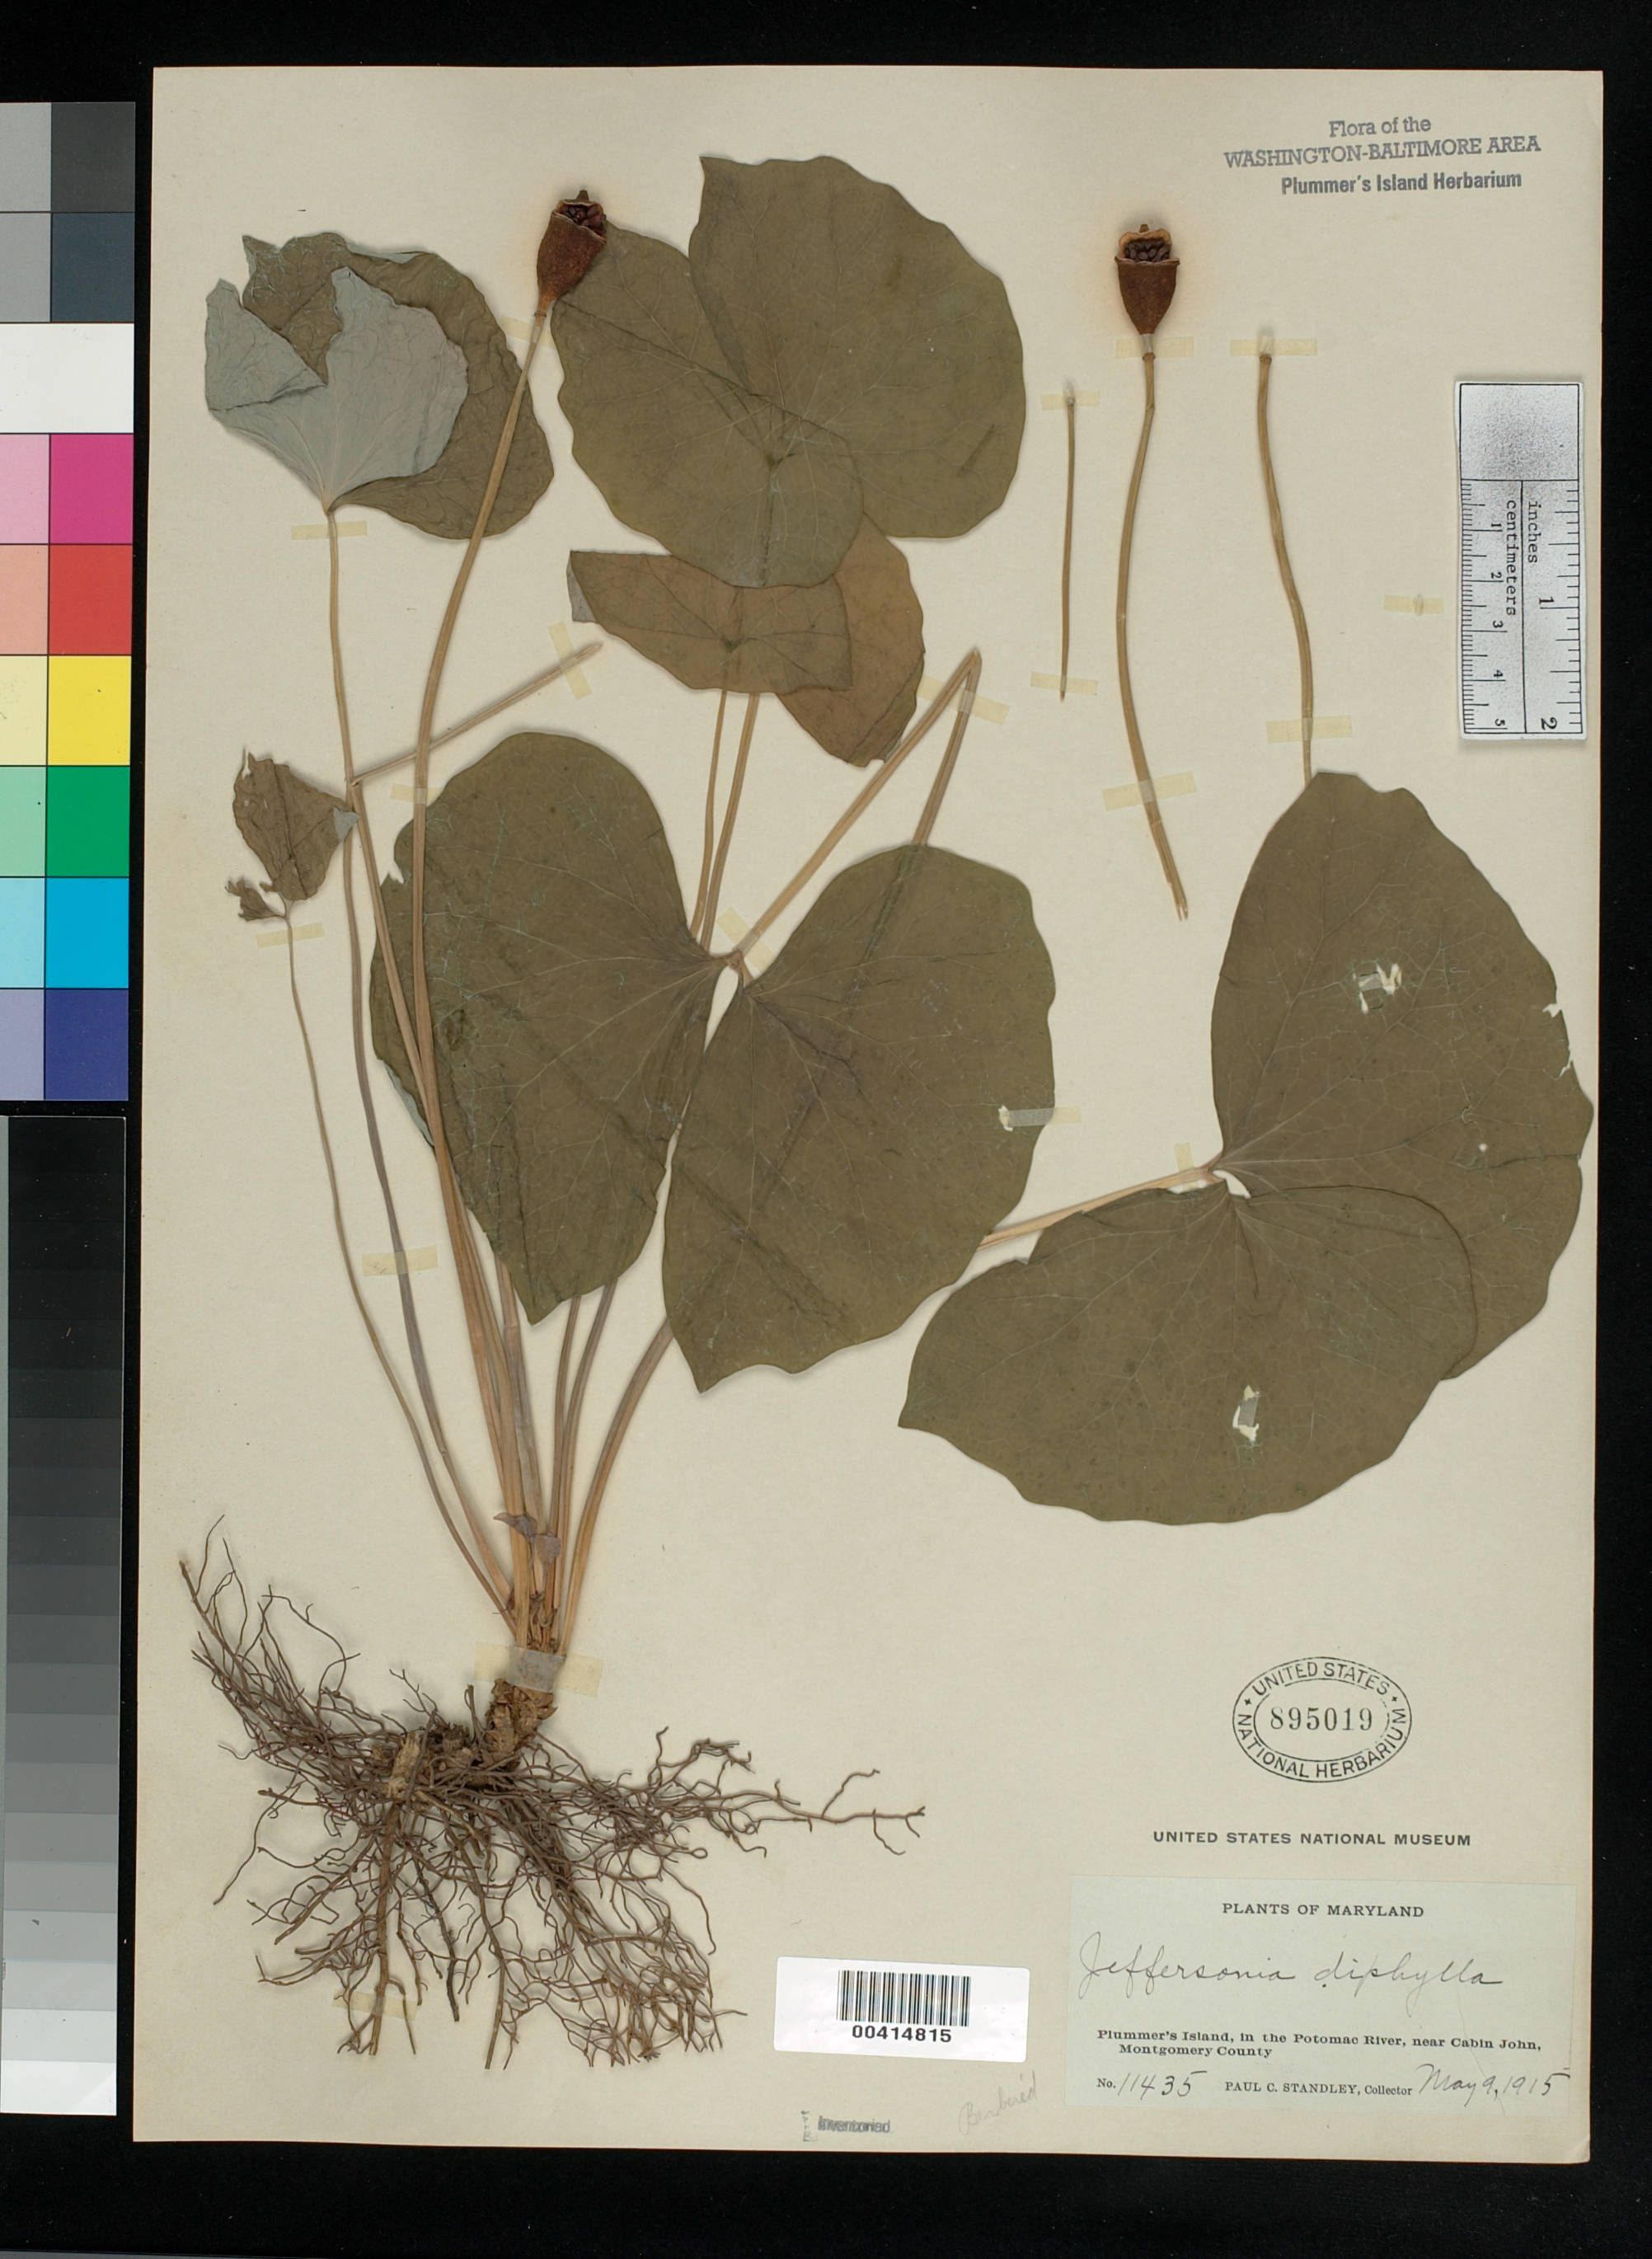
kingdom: Plantae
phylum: Tracheophyta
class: Magnoliopsida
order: Ranunculales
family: Berberidaceae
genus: Jeffersonia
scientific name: Jeffersonia diphylla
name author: (L.) Pers.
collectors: P. C. Standley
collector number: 11435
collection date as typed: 09 May 1915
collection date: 1915-05-09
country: United States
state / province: Maryland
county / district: Montgomery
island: Plummers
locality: Plummer's Island C. & O. Canal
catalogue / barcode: US 895019